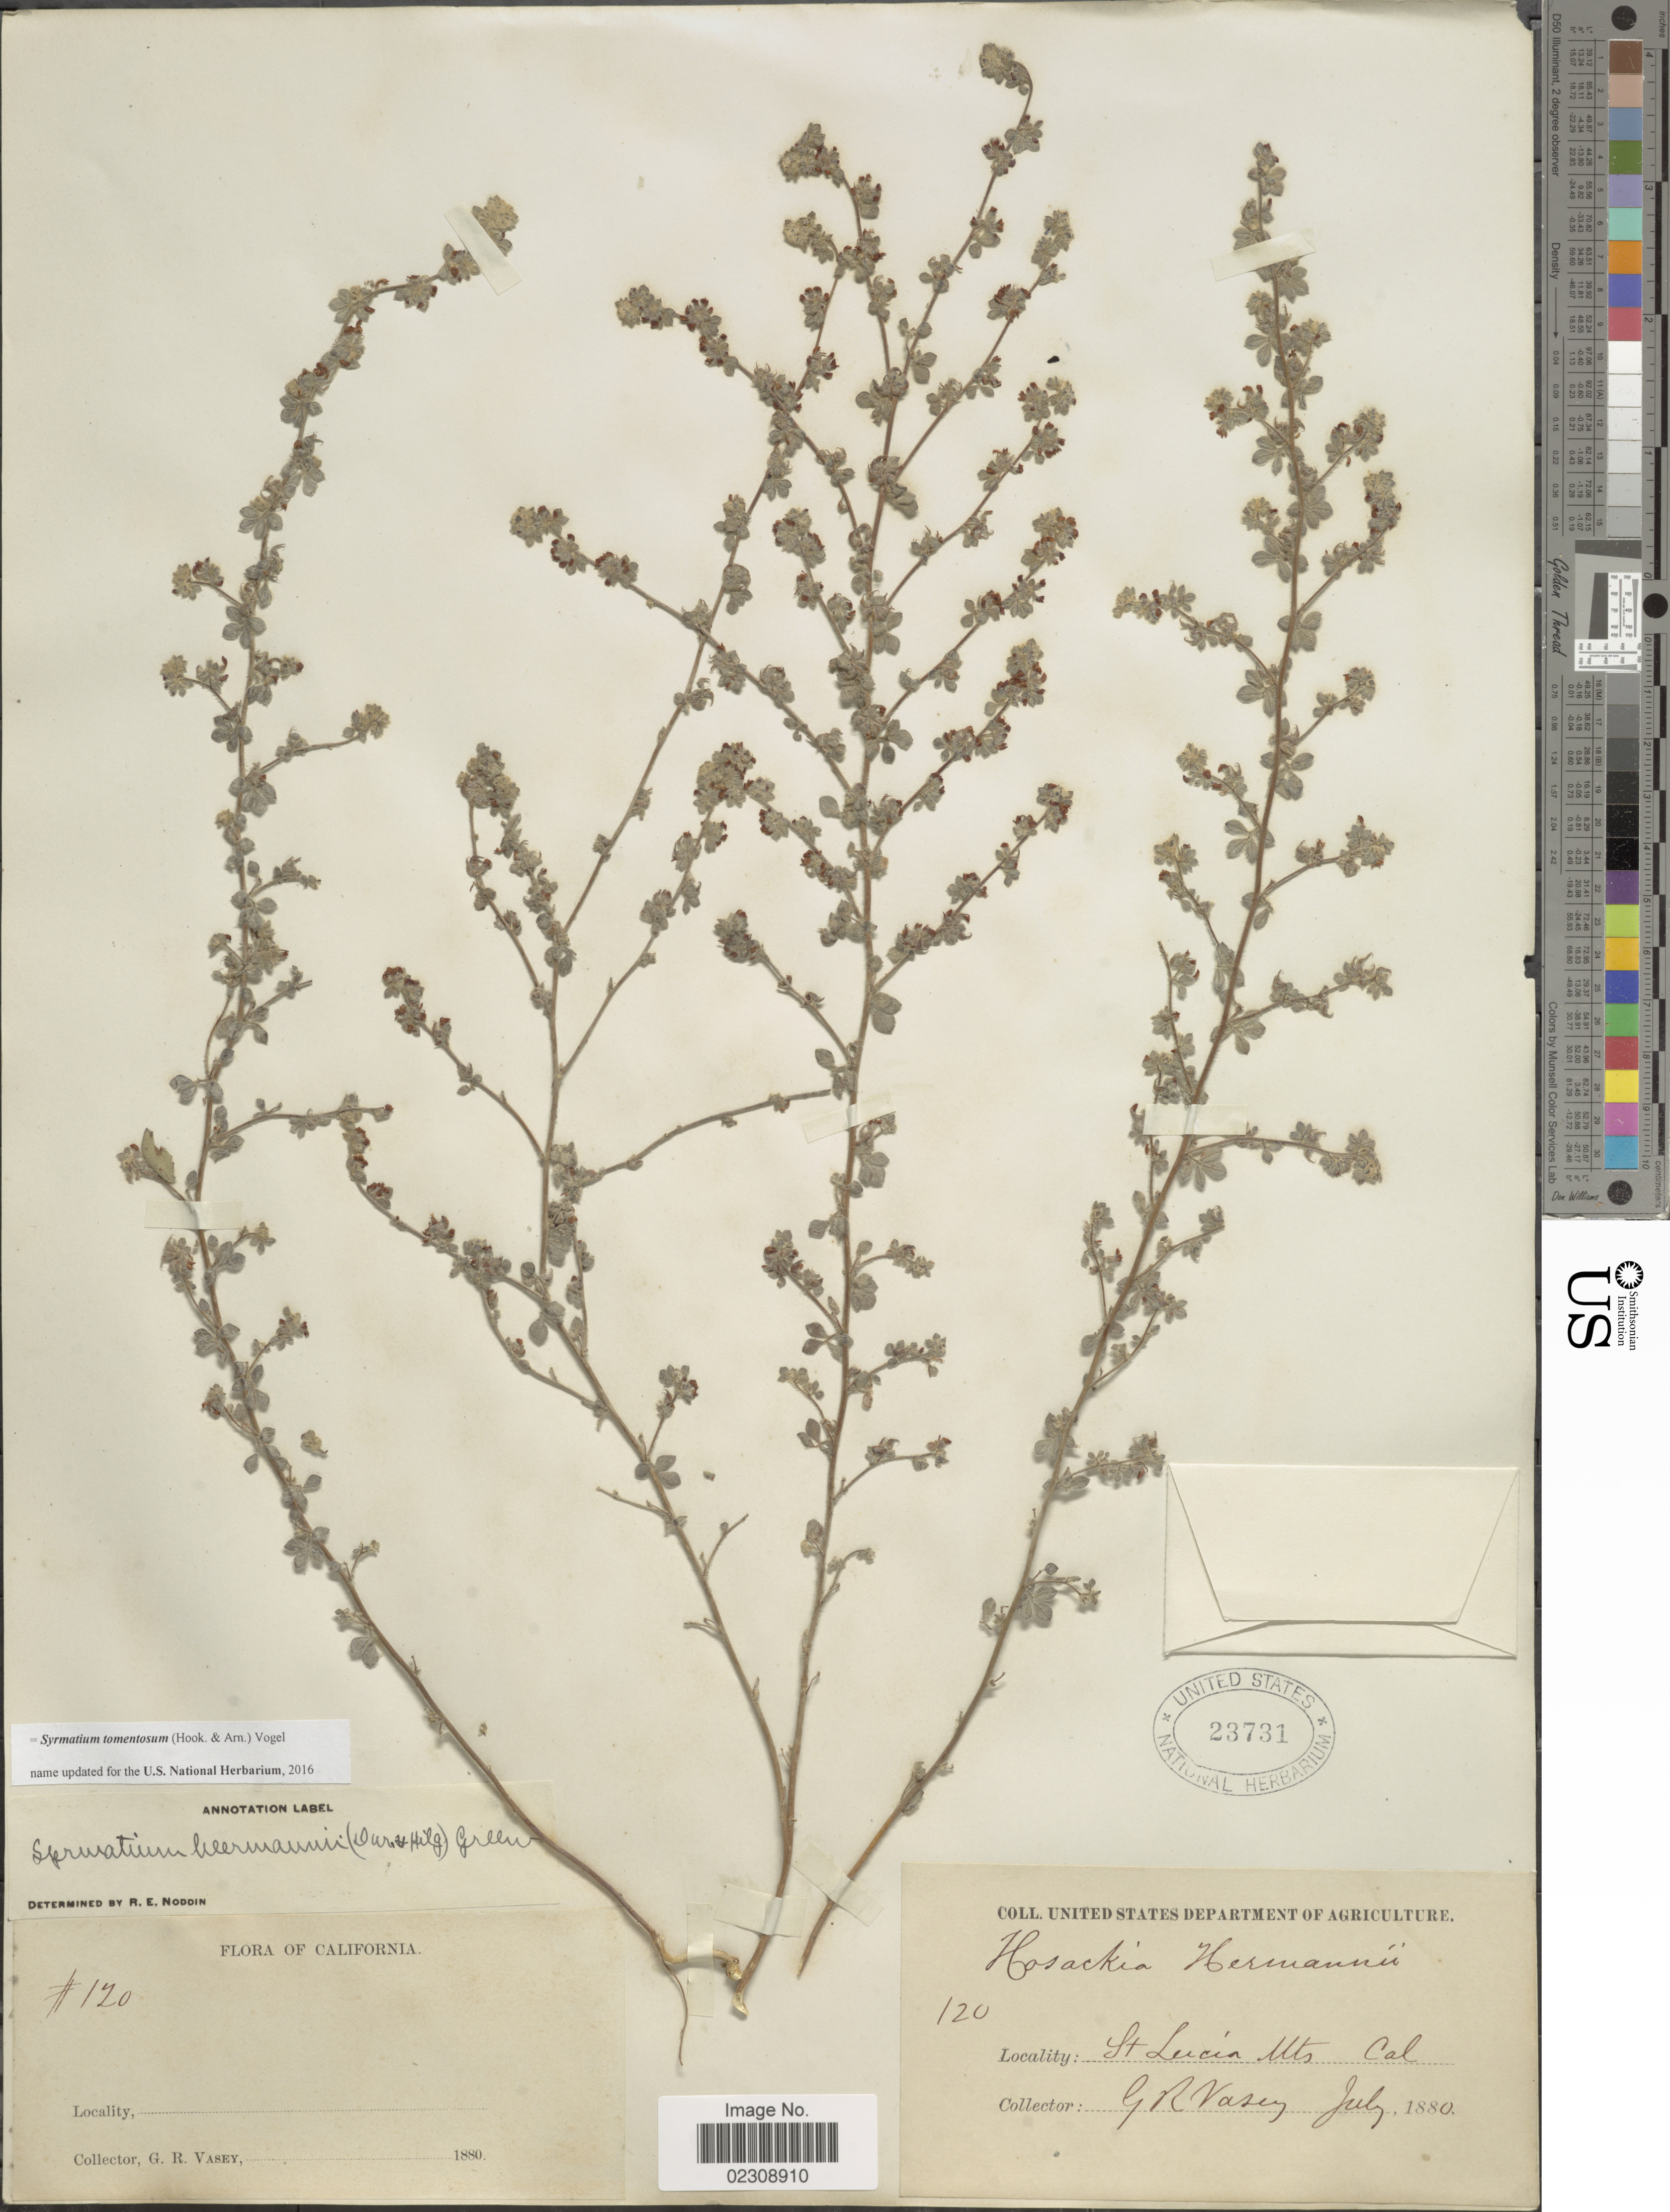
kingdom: Plantae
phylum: Tracheophyta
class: Magnoliopsida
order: Fabales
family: Fabaceae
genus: Syrmatium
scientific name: Syrmatium tomentosum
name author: (Hook. & Arn.) Vogel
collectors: G. R. Vasey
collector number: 120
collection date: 1880-07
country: United States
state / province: California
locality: St. Lucia Mts.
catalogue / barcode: US 23731